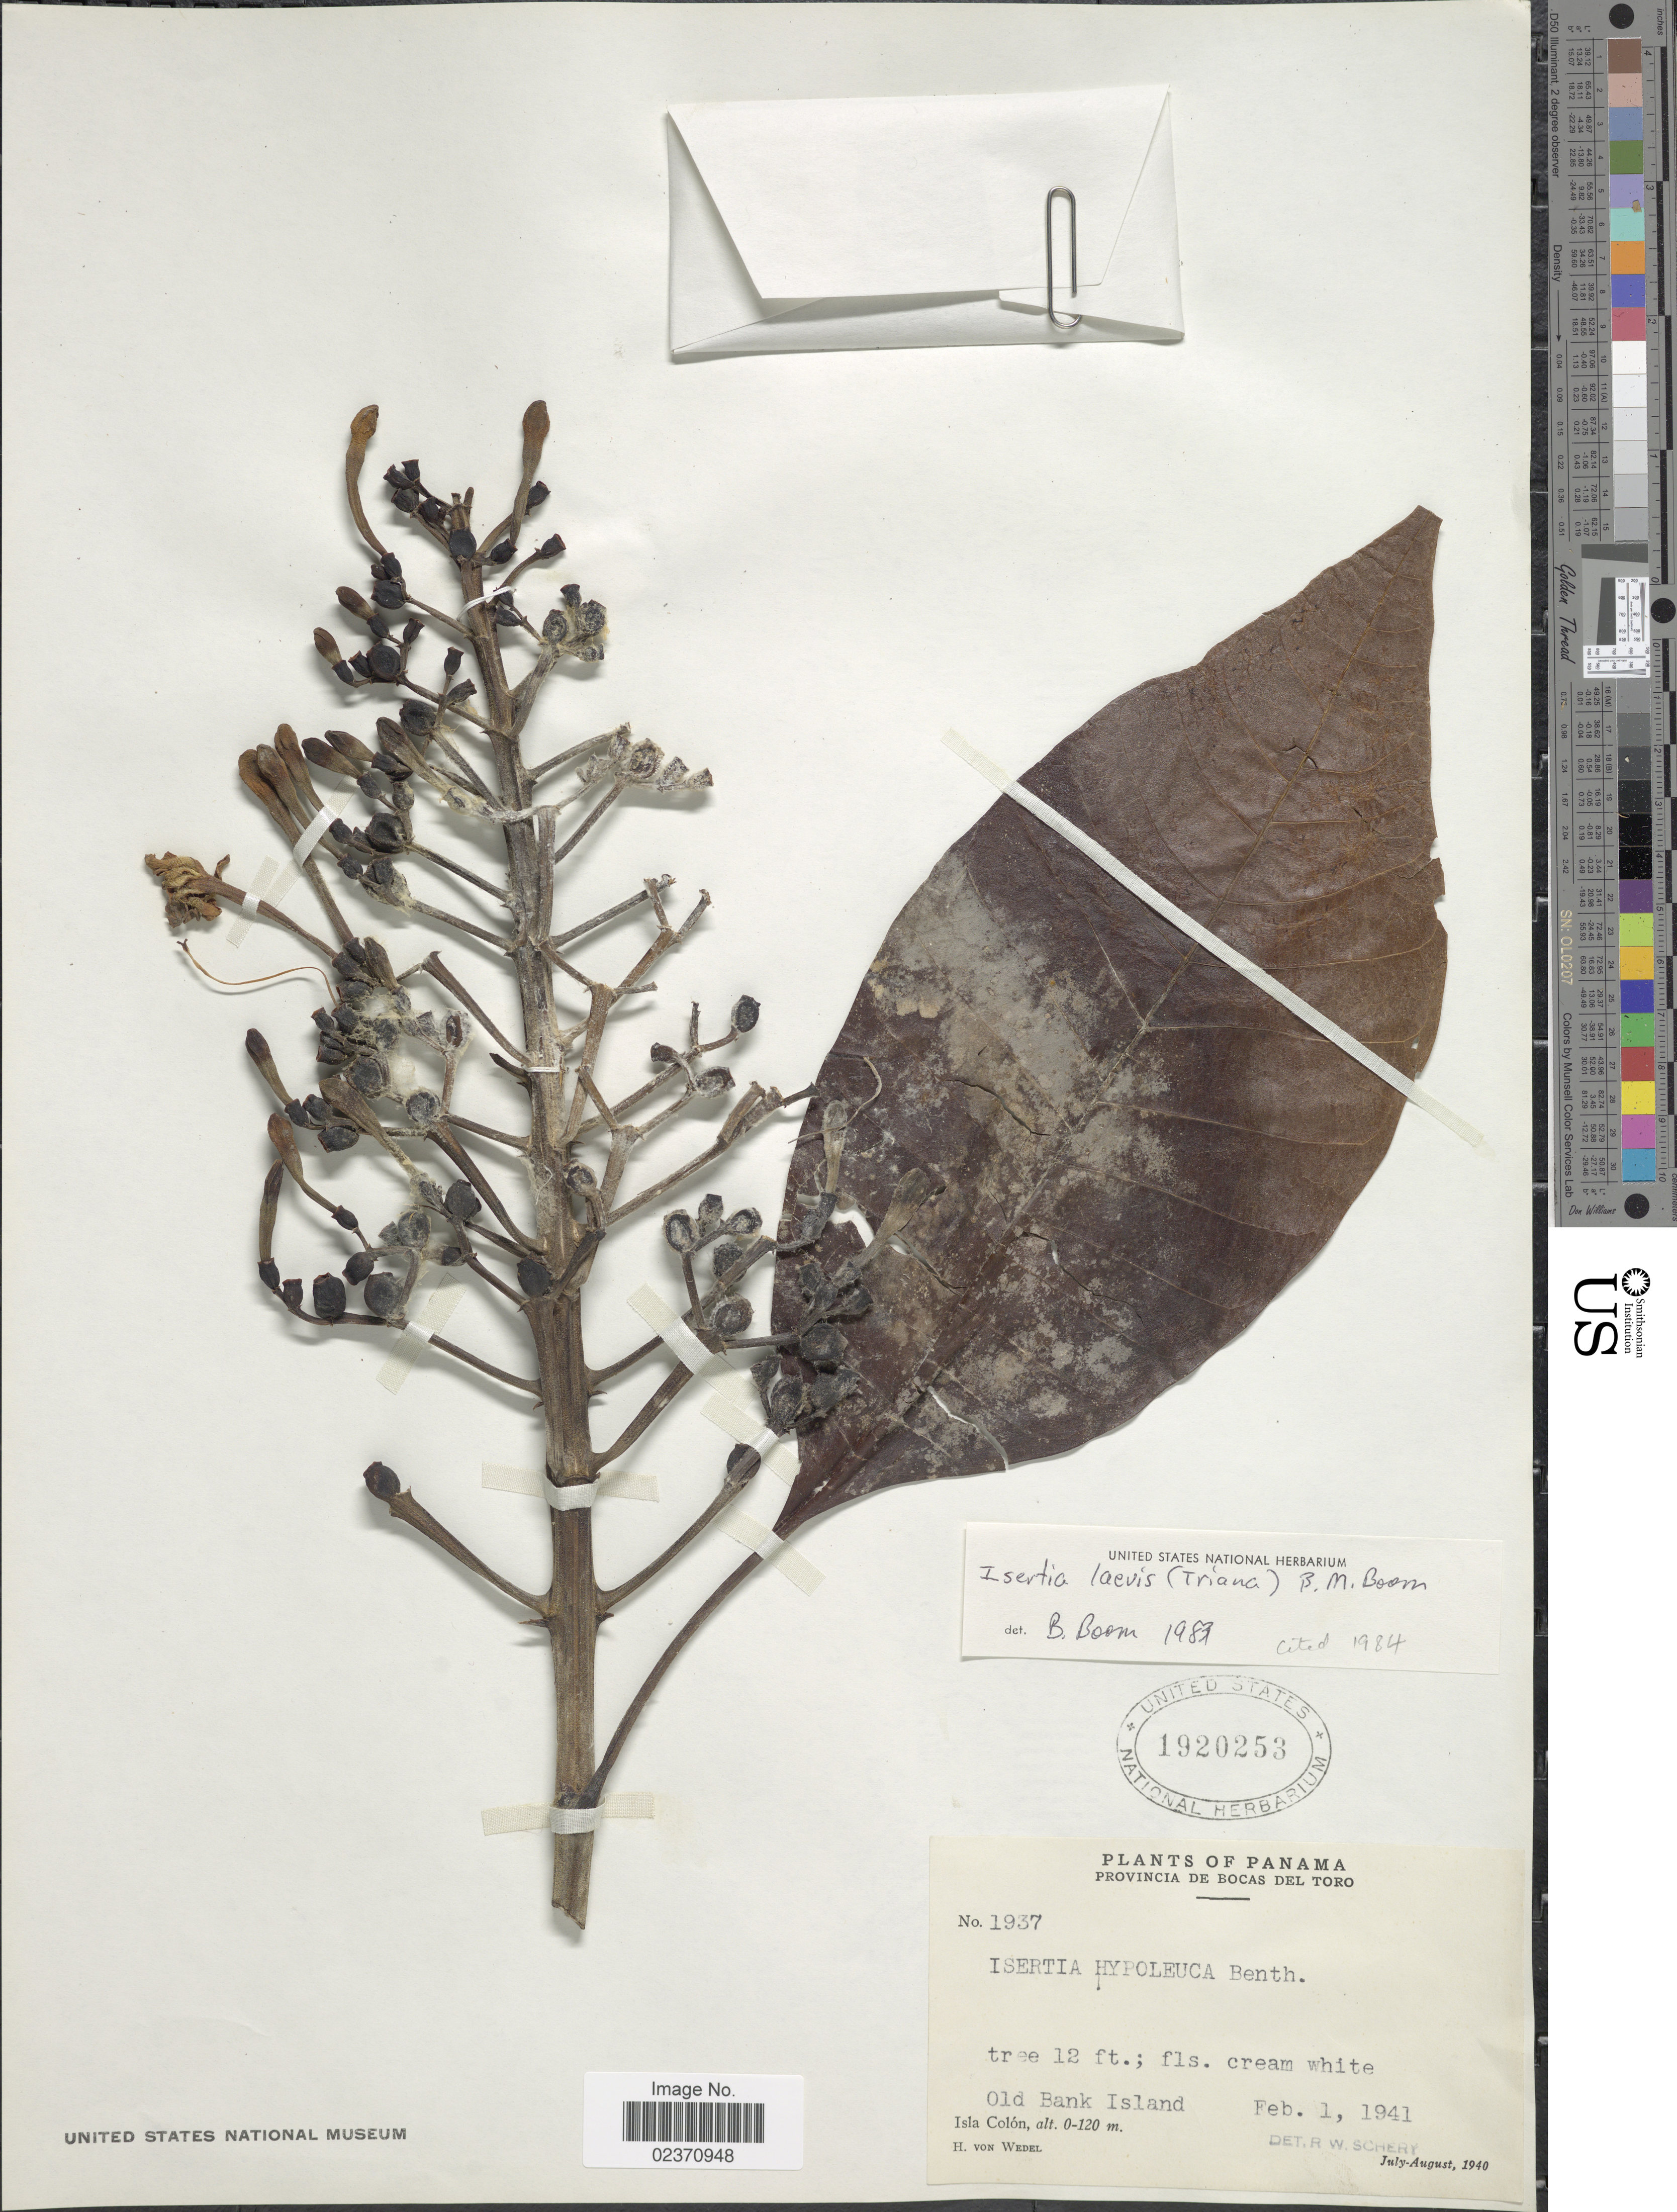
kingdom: Plantae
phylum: Tracheophyta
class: Magnoliopsida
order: Gentianales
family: Rubiaceae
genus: Isertia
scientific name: Isertia laevis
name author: (Triana) B.M. Boom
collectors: H. von Wedel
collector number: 1937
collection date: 1941-02-01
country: Panama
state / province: Bocas del Toro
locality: Old Bank Island, Isla Colon.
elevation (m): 0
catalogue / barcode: US 1920253